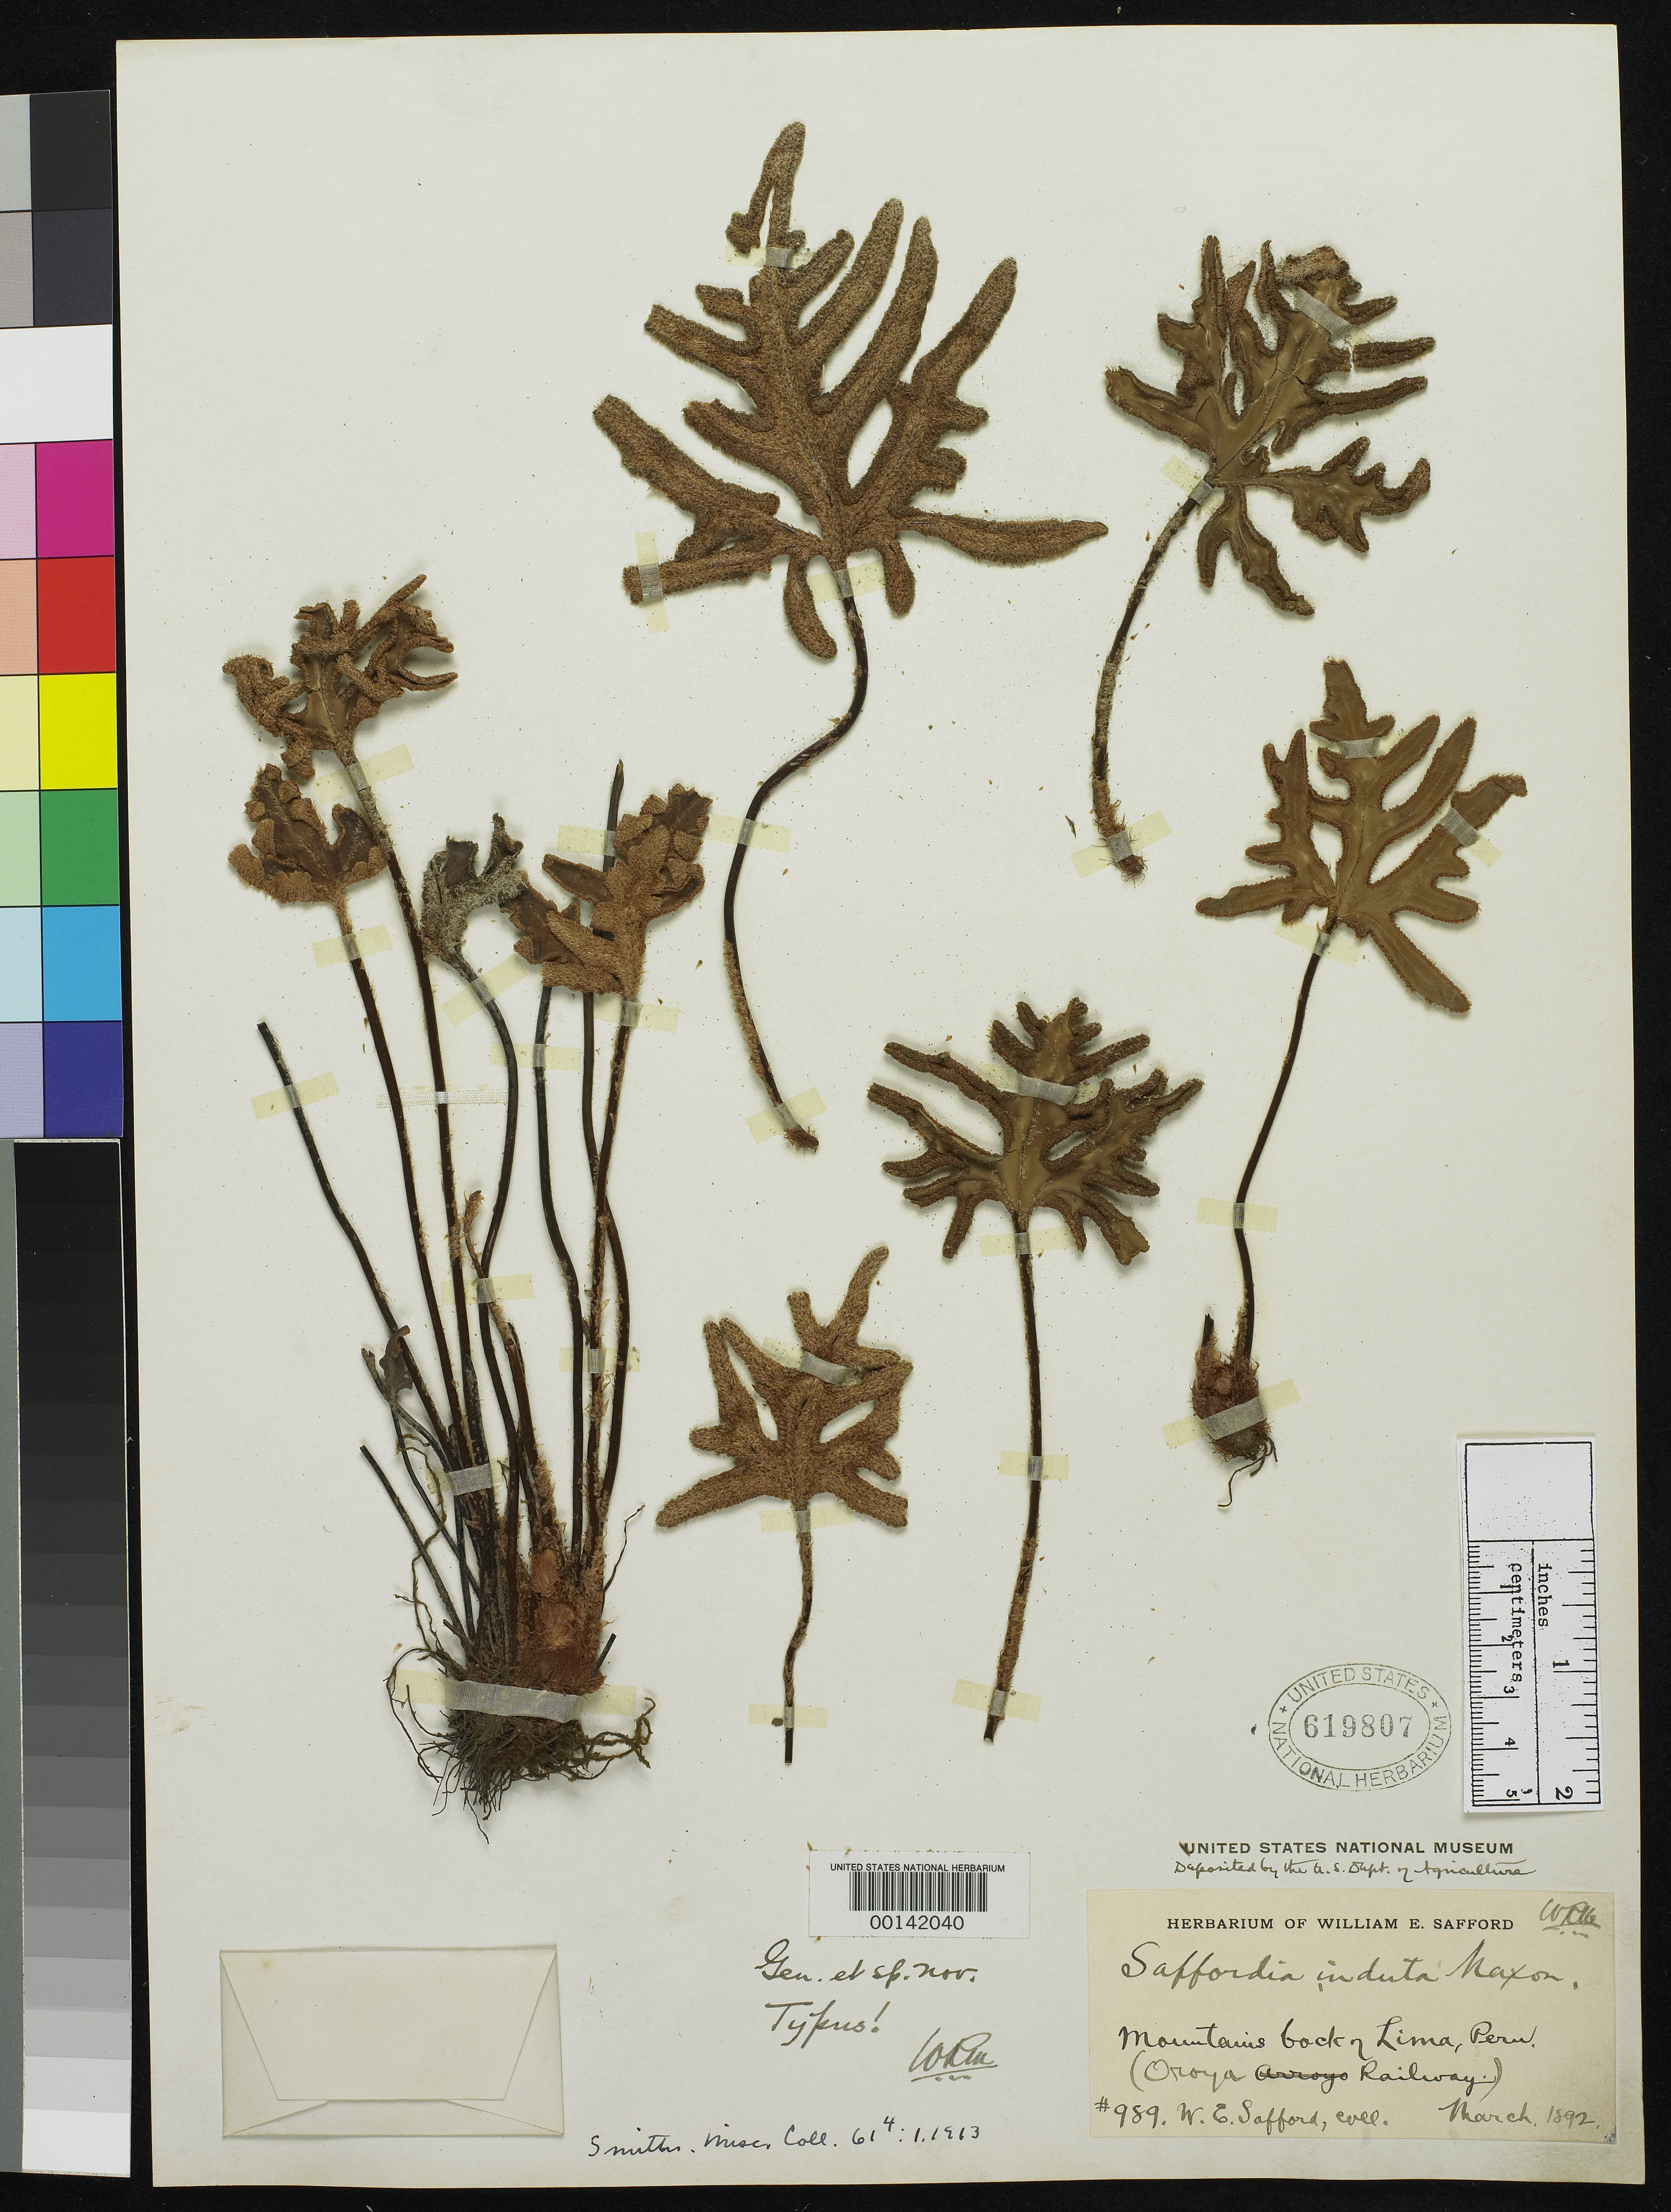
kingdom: Plantae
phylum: Tracheophyta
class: Polypodiopsida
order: Polypodiales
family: Pteridaceae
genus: Saffordia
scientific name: Saffordia induta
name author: Maxon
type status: Holotype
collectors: W. E. Safford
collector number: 989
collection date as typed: Mar 1892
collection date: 1892-03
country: Peru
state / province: Lima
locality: Mountains back of Lima, Ocoya railway.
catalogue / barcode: US 619807